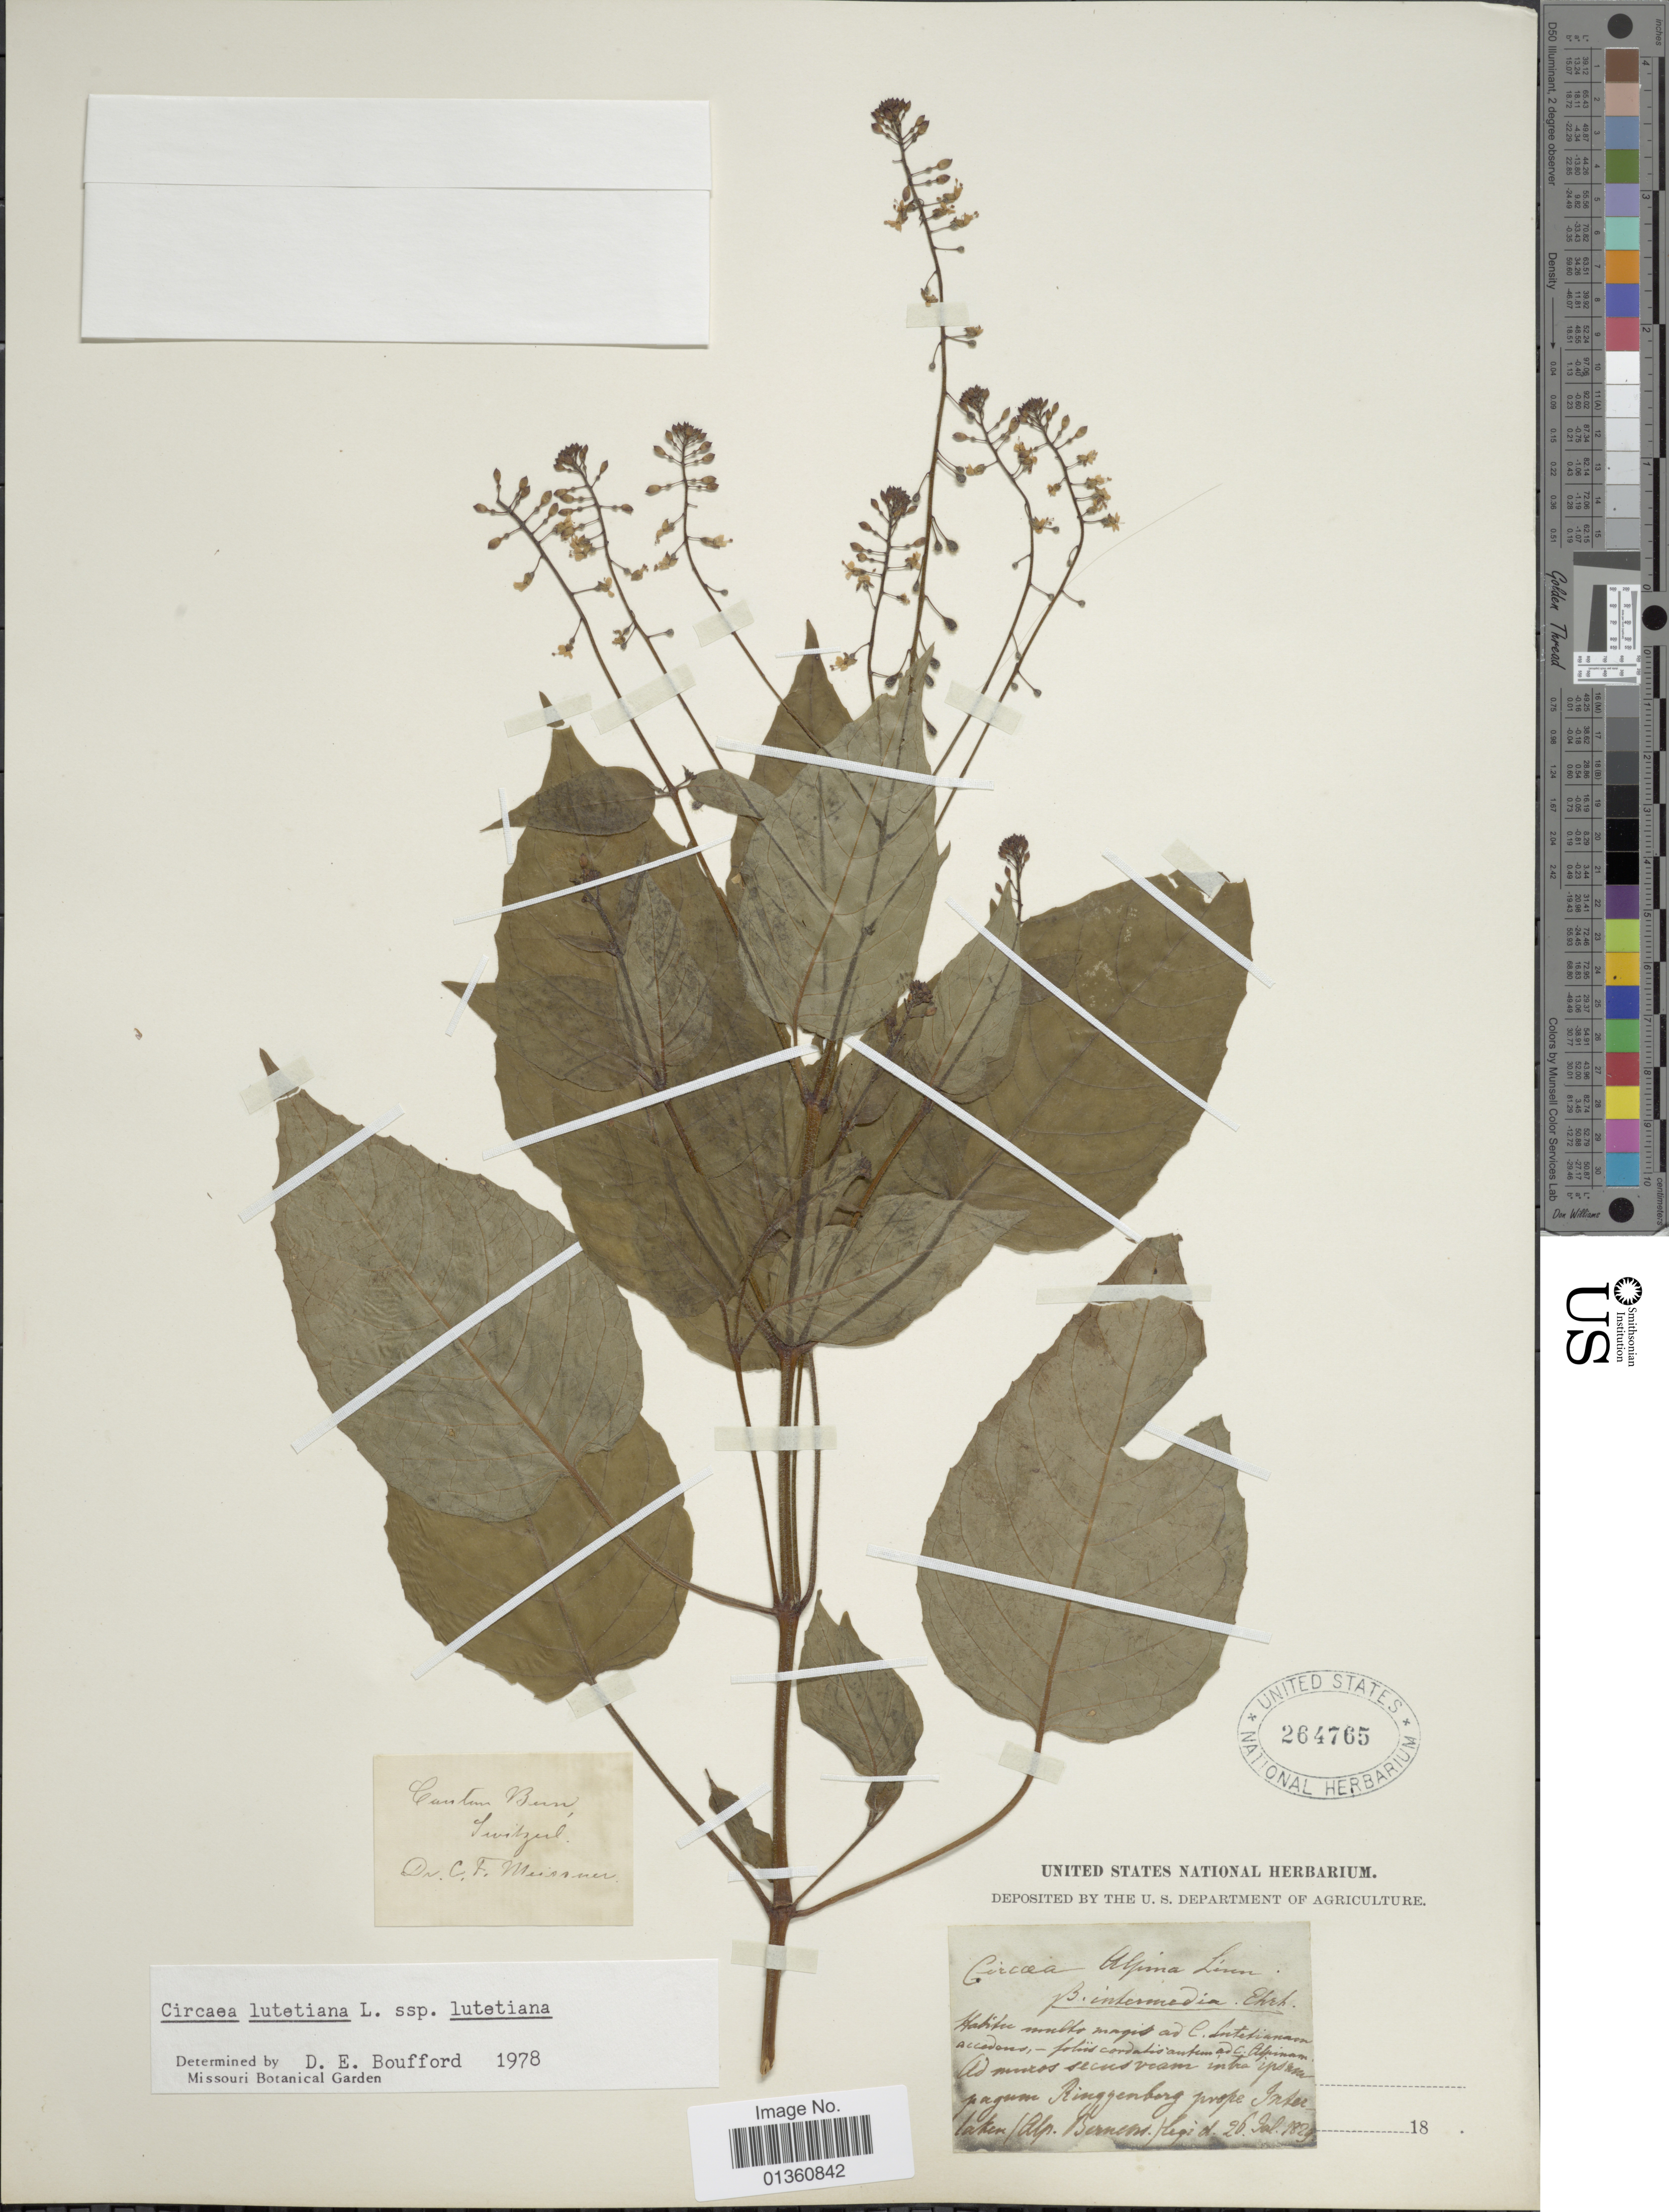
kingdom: Plantae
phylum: Tracheophyta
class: Magnoliopsida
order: Myrtales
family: Onagraceae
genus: Circaea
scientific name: Circaea lutetiana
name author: L.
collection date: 1829-07-26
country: Switzerland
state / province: Bern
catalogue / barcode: US 264765